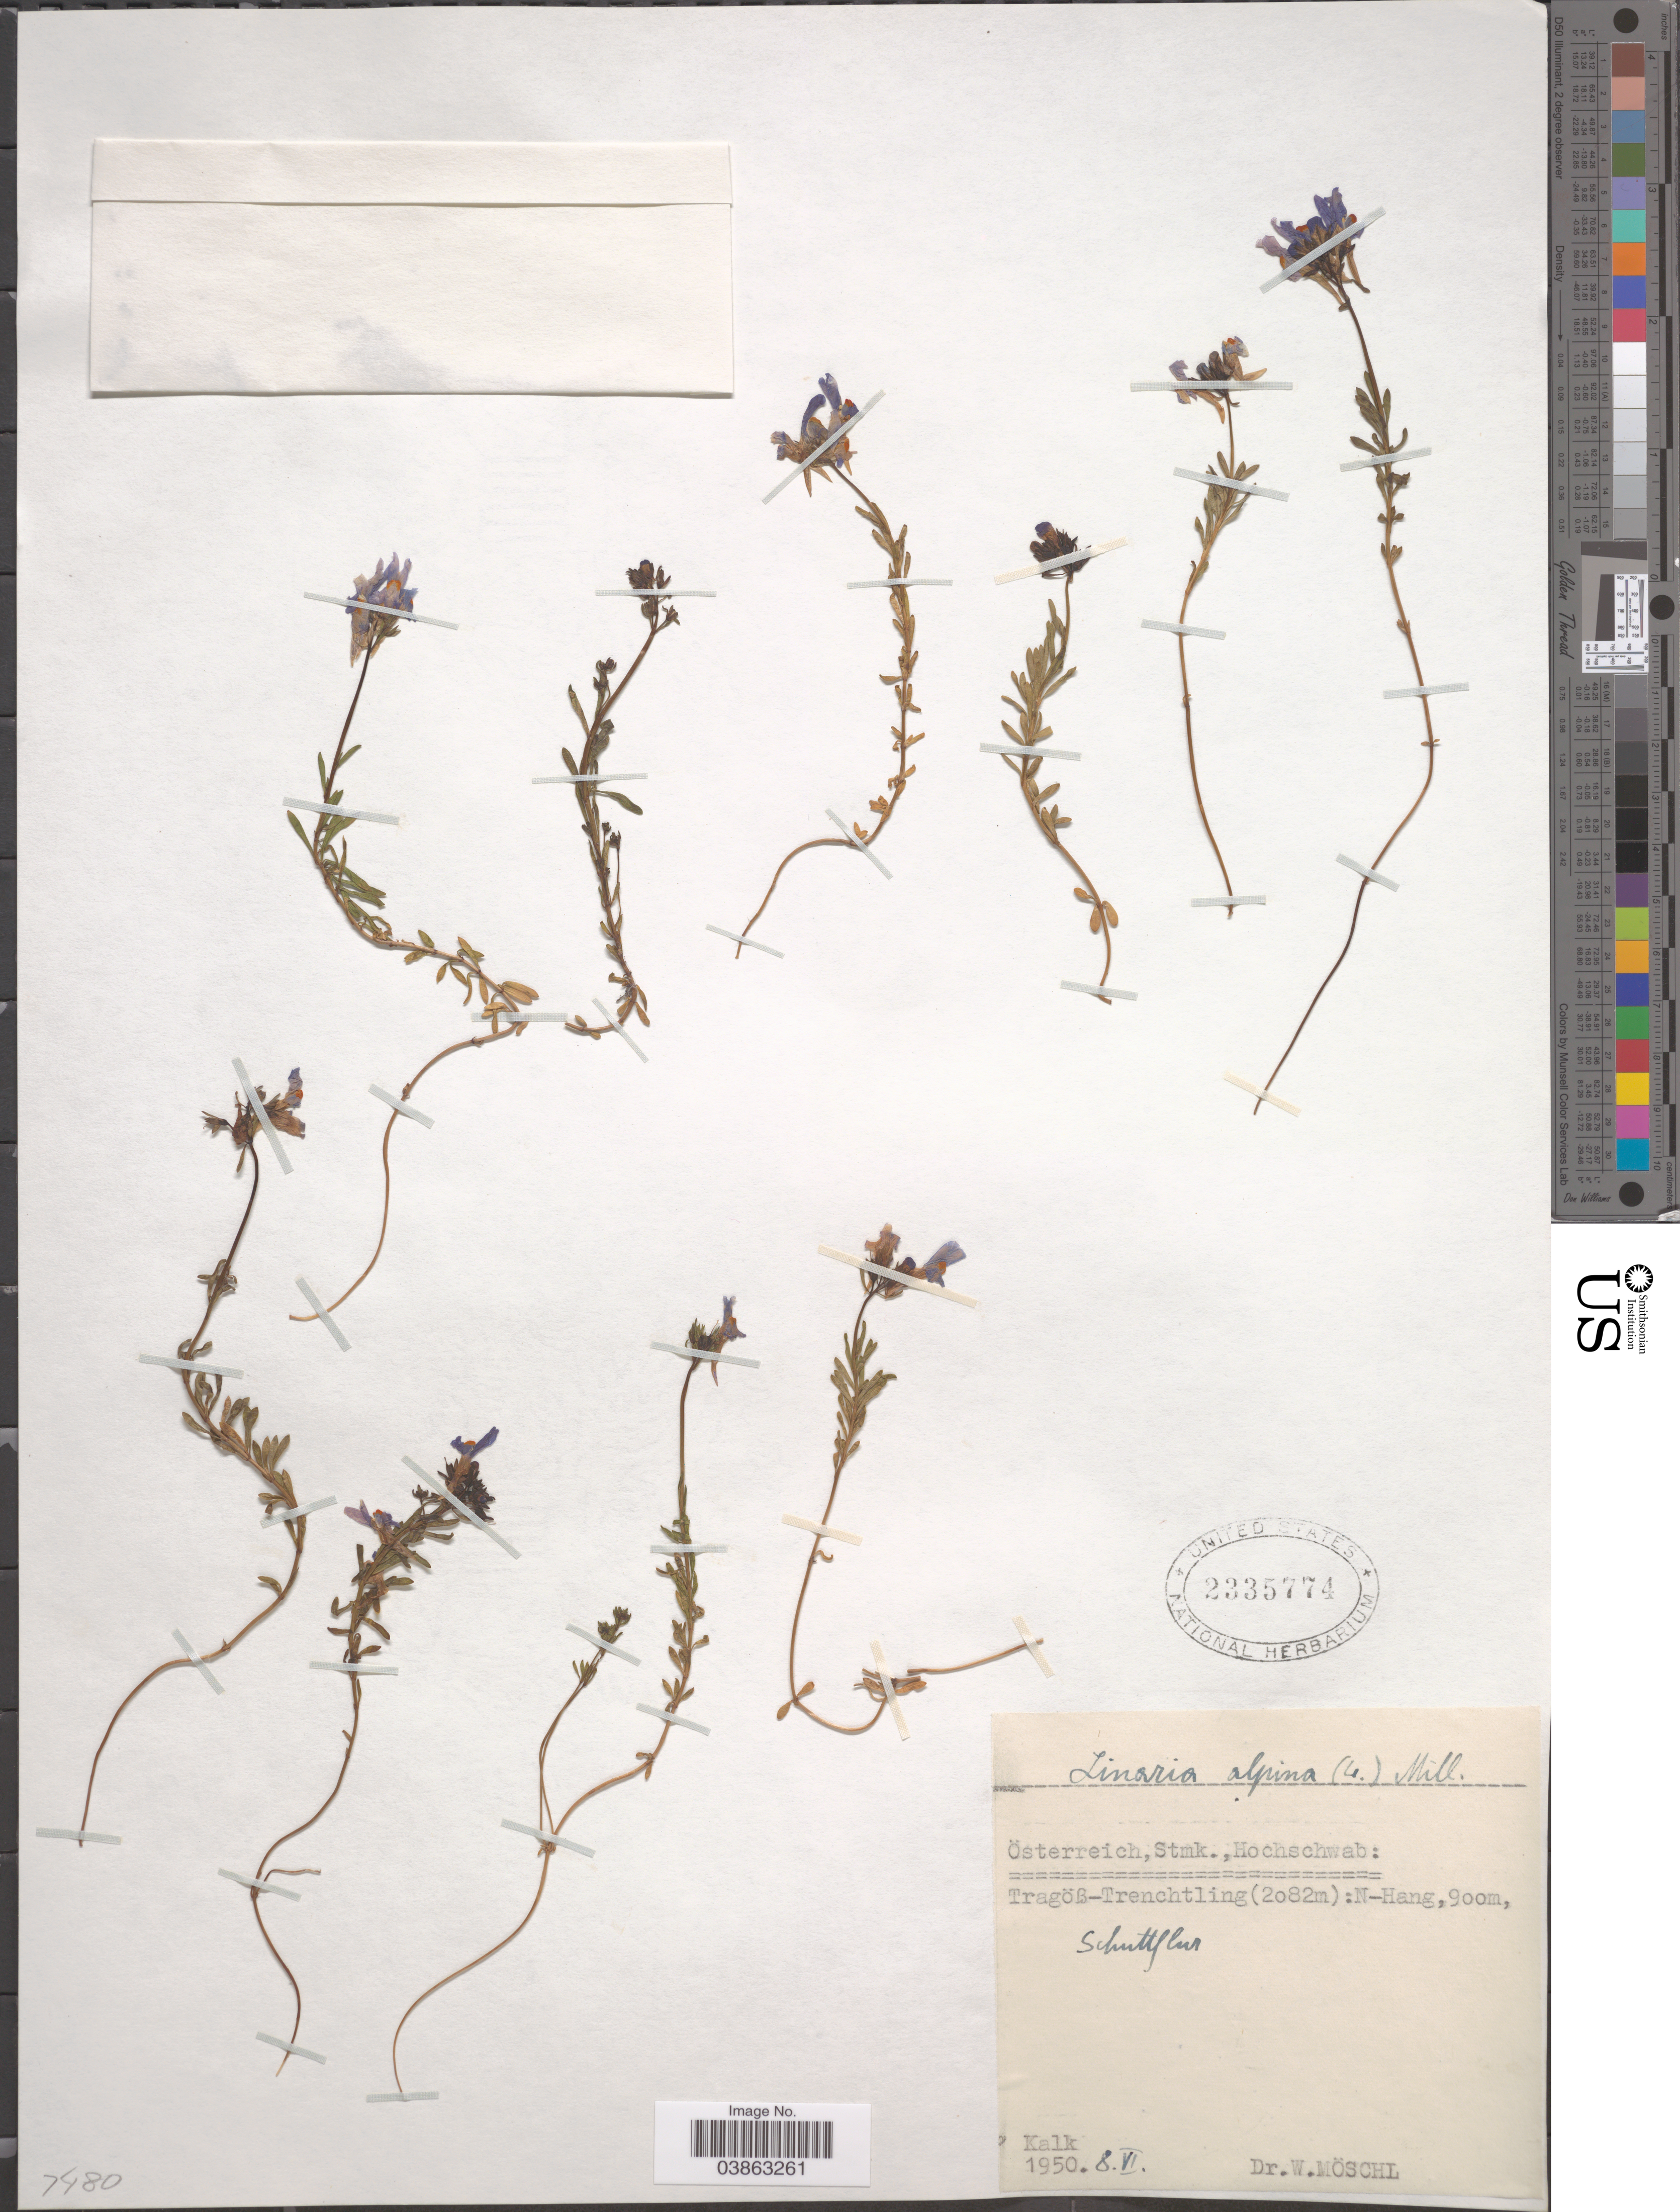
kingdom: Plantae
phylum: Tracheophyta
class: Magnoliopsida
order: Lamiales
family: Plantaginaceae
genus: Linaria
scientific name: Linaria alpina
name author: (L.) Mill.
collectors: W. Moschl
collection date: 1950-06-08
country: Austria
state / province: Steiermark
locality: Österreich, Stmk., Hochschwab: Tragöß-Trenchtling: N-Hang, Schuttflur. Kalk.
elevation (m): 900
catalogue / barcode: US 2335774